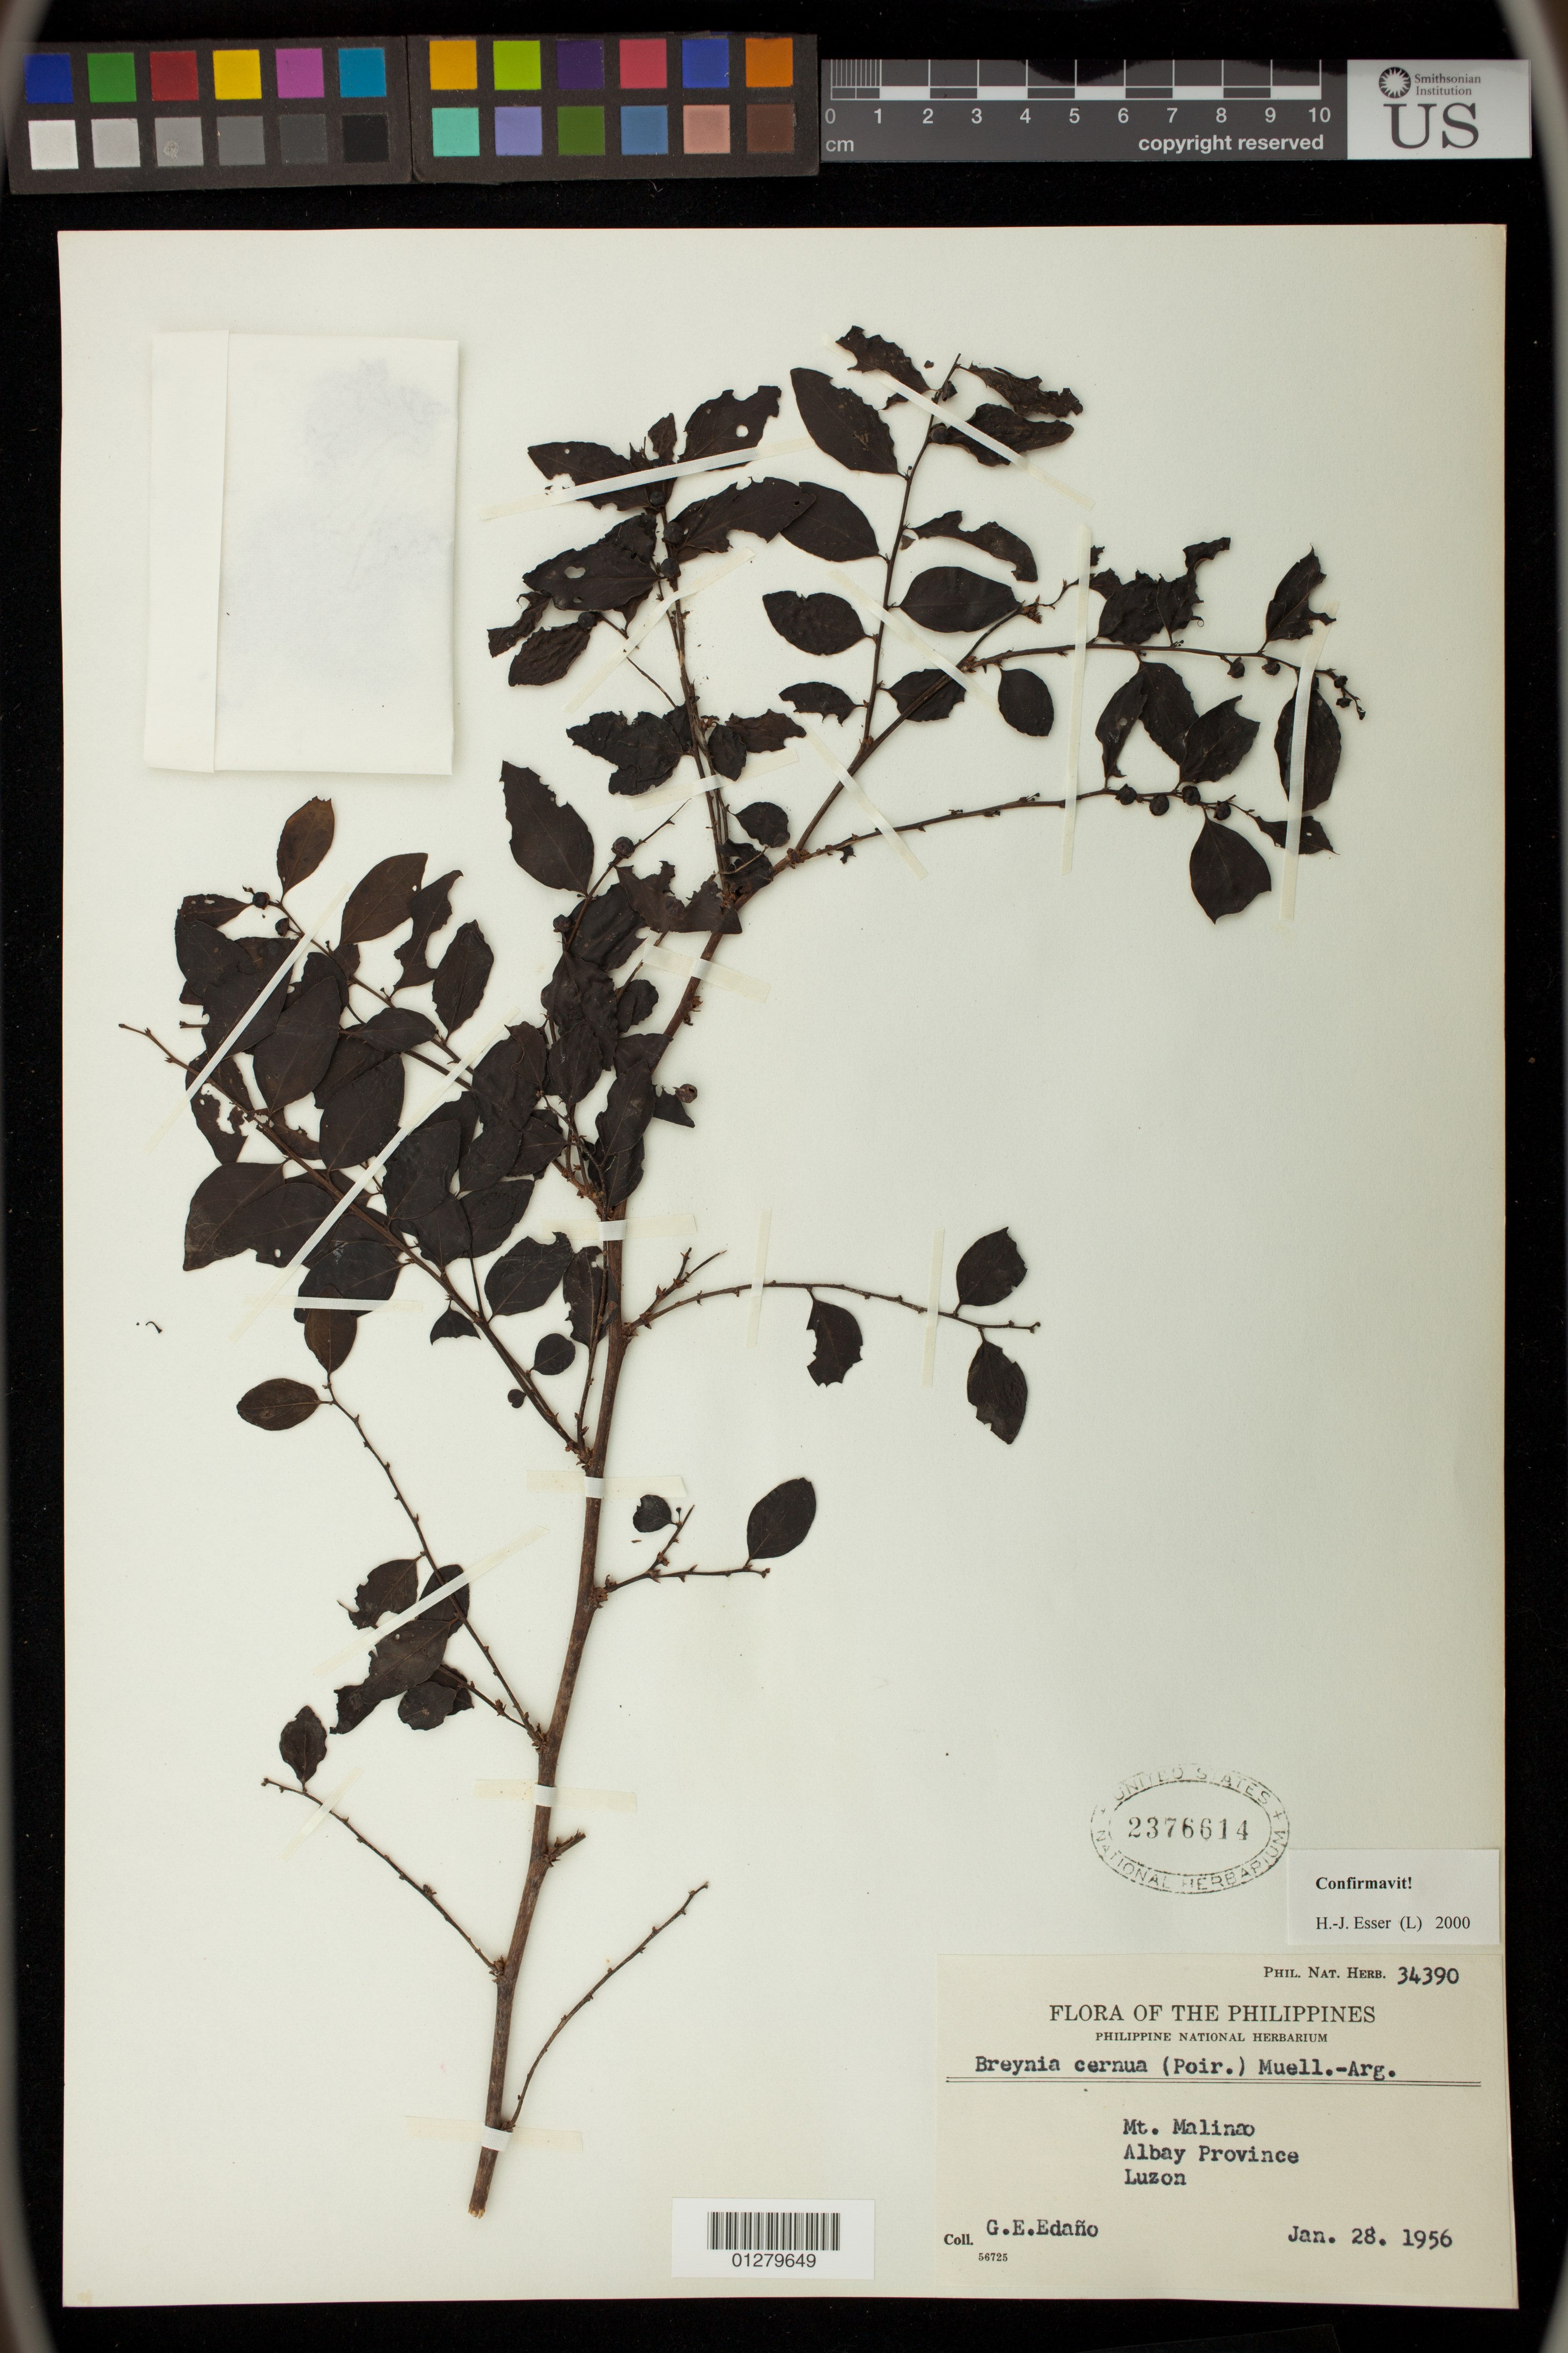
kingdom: Plantae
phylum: Tracheophyta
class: Magnoliopsida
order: Malpighiales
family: Phyllanthaceae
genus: Breynia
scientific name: Breynia cernua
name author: (Poir.) Müll. Arg.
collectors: G. E. Edaño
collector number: Phil. Nat. Herb. 34390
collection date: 1956-01-28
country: Philippines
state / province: Bicol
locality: Mt. Malinao, Albay Province, Luzon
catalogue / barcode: US 2376614